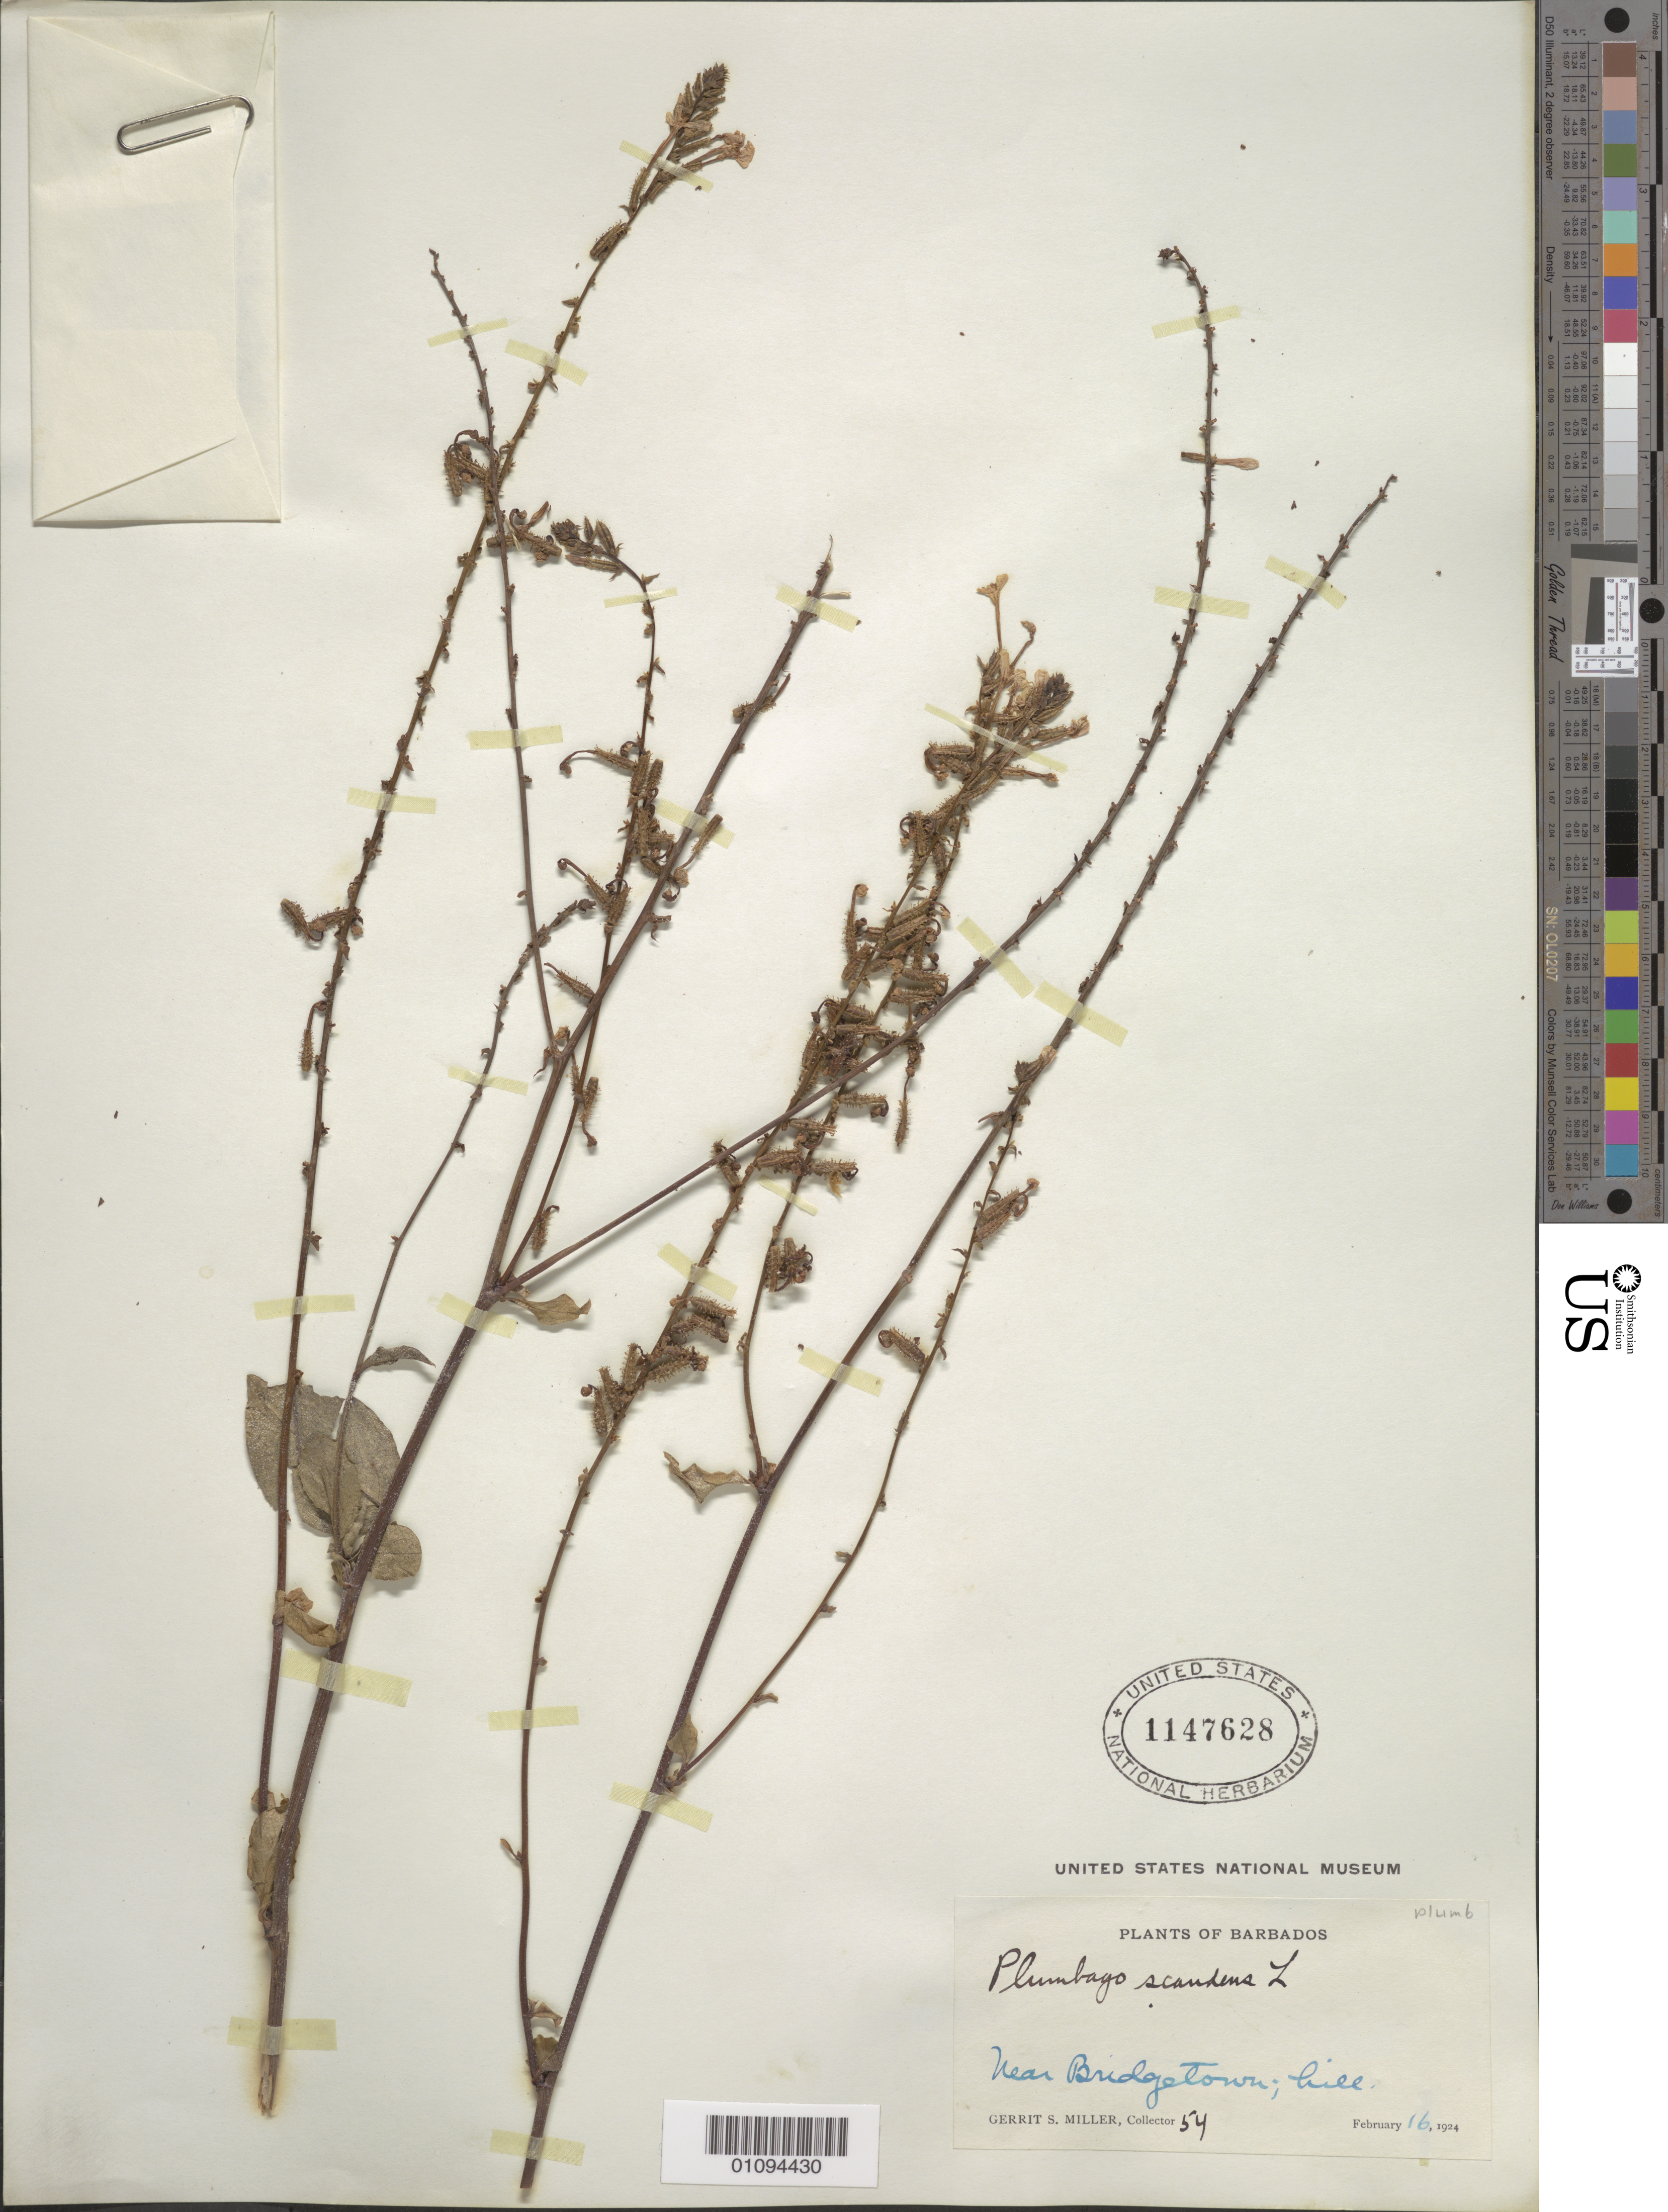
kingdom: Plantae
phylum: Tracheophyta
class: Magnoliopsida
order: Caryophyllales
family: Plumbaginaceae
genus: Plumbago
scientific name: Plumbago scandens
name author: L.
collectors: G. S. Miller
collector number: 54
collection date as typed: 16 Feb 1924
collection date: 1924-02-16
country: Barbados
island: Barbados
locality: Near Bridgetown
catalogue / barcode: US 1147628